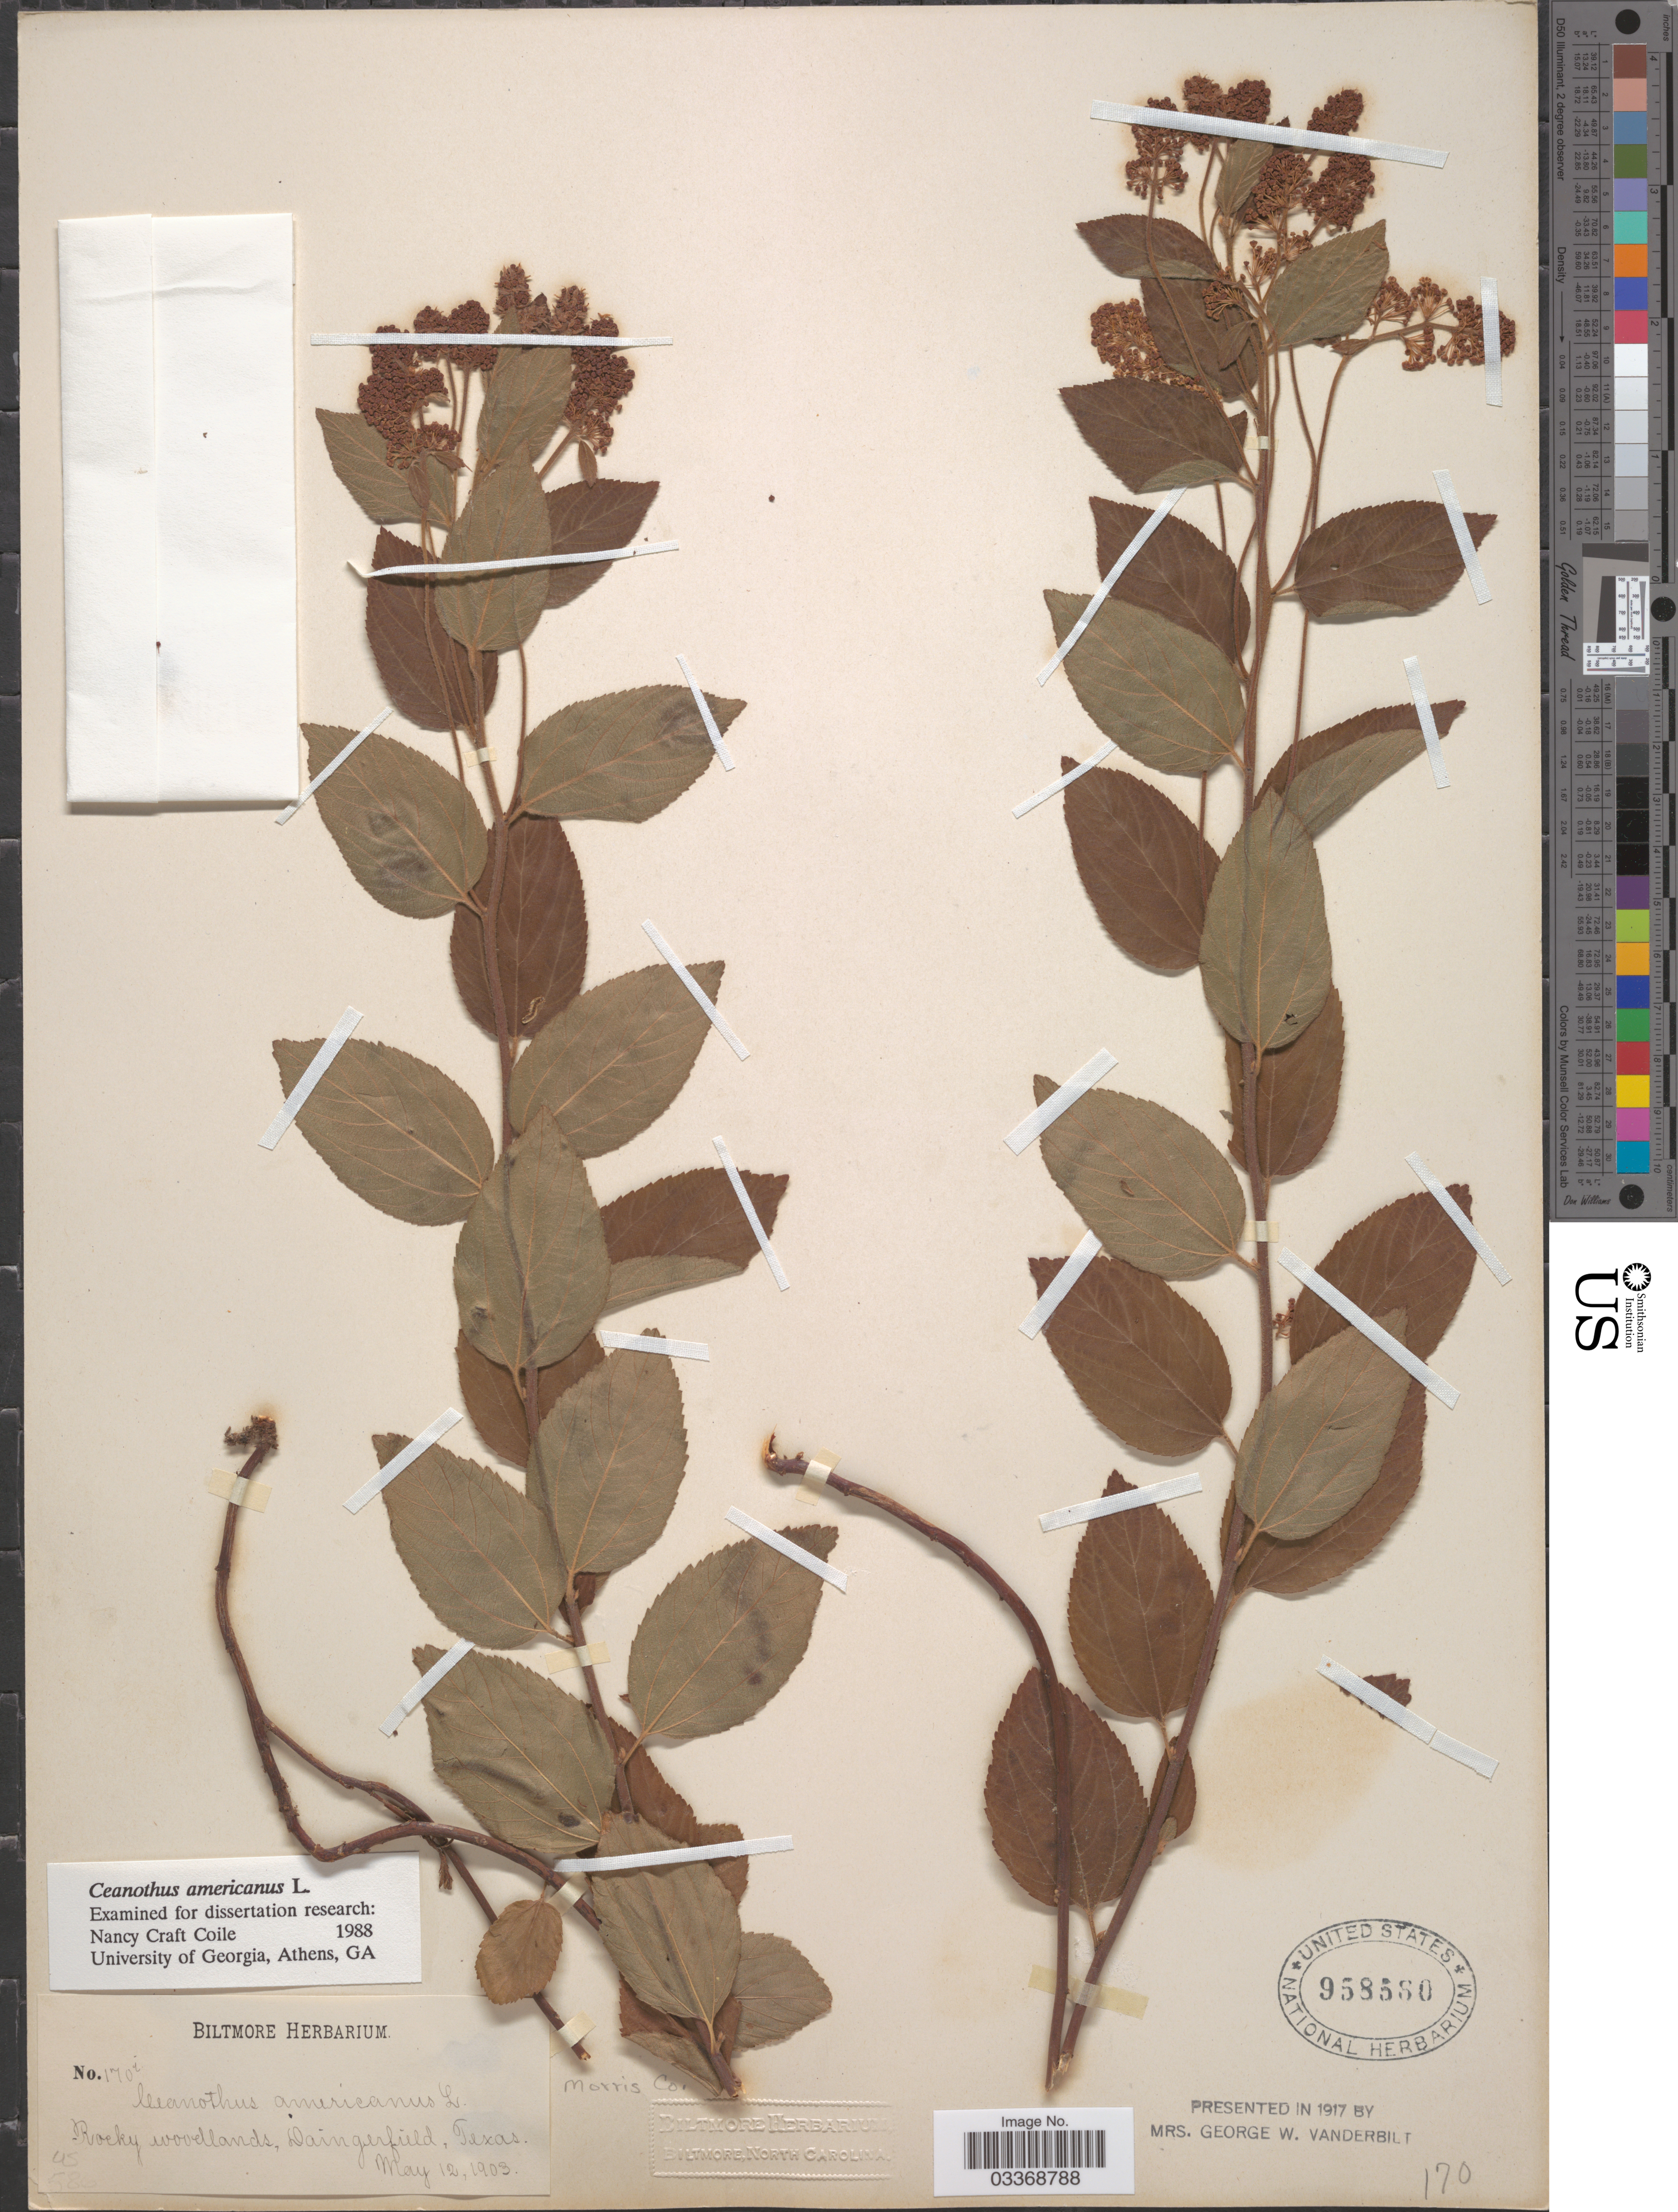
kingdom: Plantae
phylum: Tracheophyta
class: Magnoliopsida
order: Rosales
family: Rhamnaceae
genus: Ceanothus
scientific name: Ceanothus americanus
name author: L.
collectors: ex herb. Biltmore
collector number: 170i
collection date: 1903-05-12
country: United States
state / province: Texas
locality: Daingerfield. Morris Co.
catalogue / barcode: US 958560